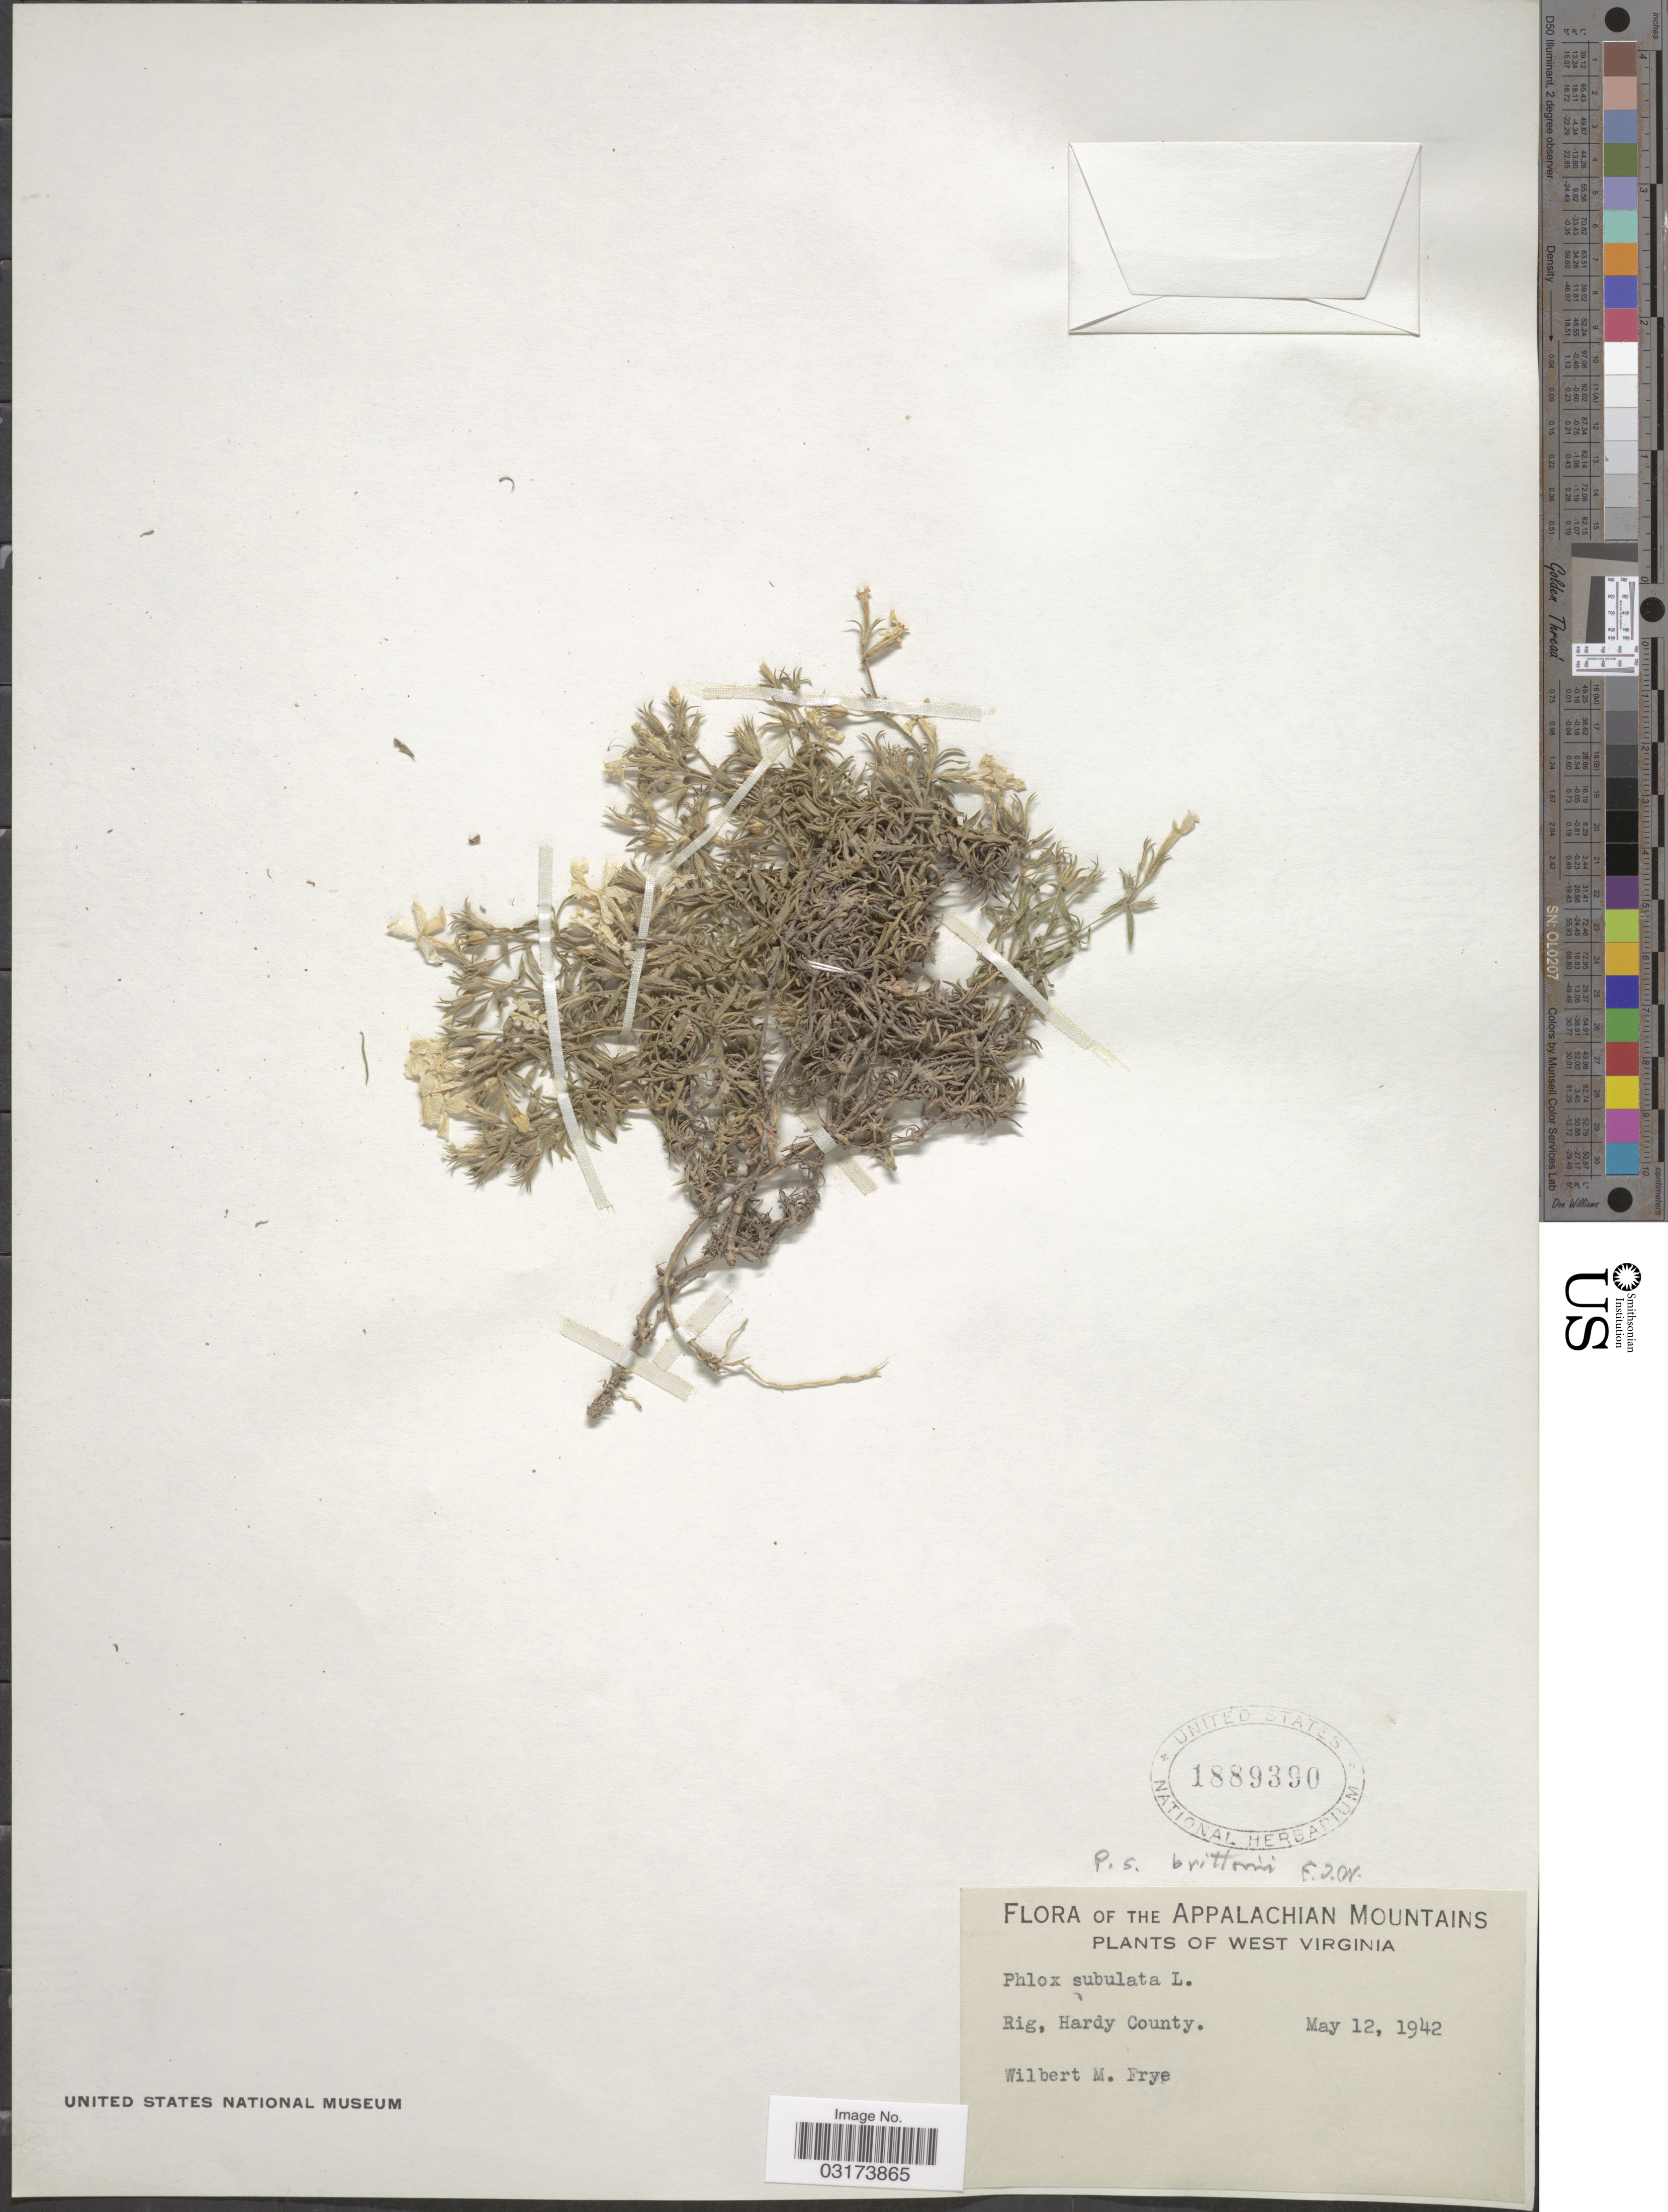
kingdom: Plantae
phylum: Tracheophyta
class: Magnoliopsida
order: Ericales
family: Polemoniaceae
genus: Phlox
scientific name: Phlox subulata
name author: L.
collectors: W. Frye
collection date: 1942-05-12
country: United States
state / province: West Virginia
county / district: Hardy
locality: Appalachian Mountains. Rig, Hardy County.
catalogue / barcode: US 1889390